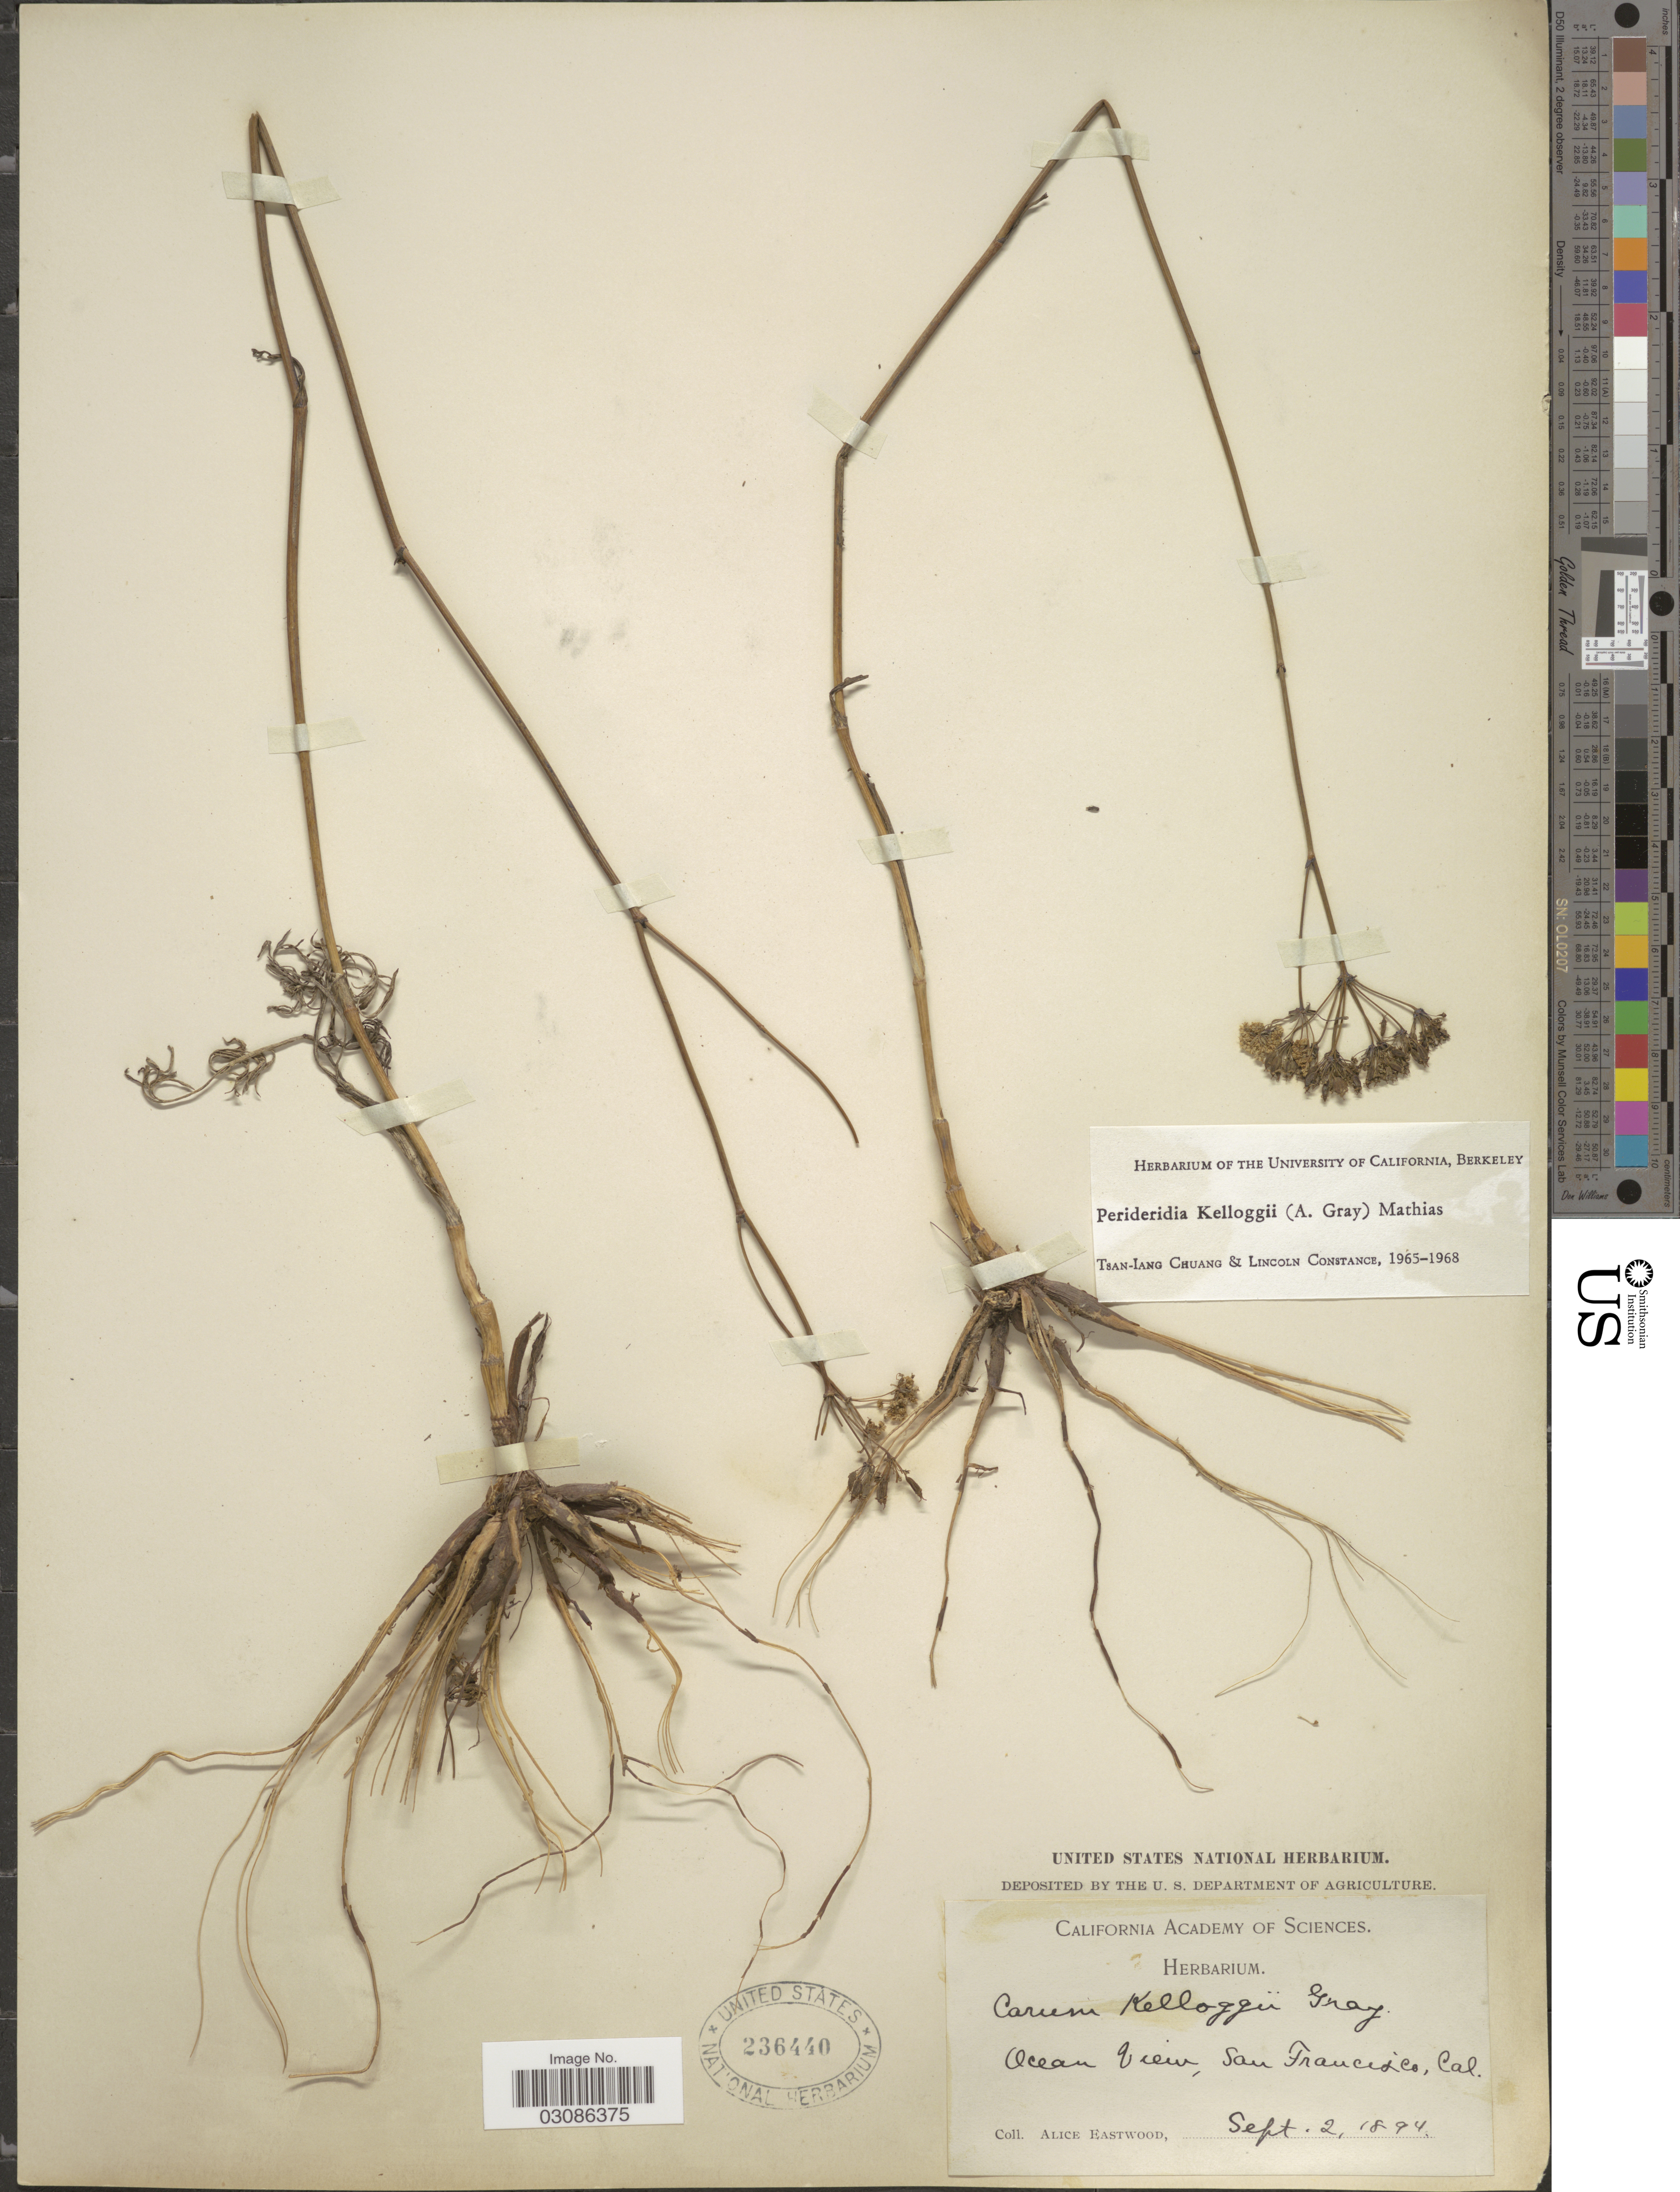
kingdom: Plantae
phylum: Tracheophyta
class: Magnoliopsida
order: Apiales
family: Apiaceae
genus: Perideridia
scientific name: Perideridia kelloggii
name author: (A. Gray) Mathias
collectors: A. Eastwood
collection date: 1894-09-02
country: United States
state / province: California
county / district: San Francisco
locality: Ocean View, San Francisco.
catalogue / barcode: US 236440